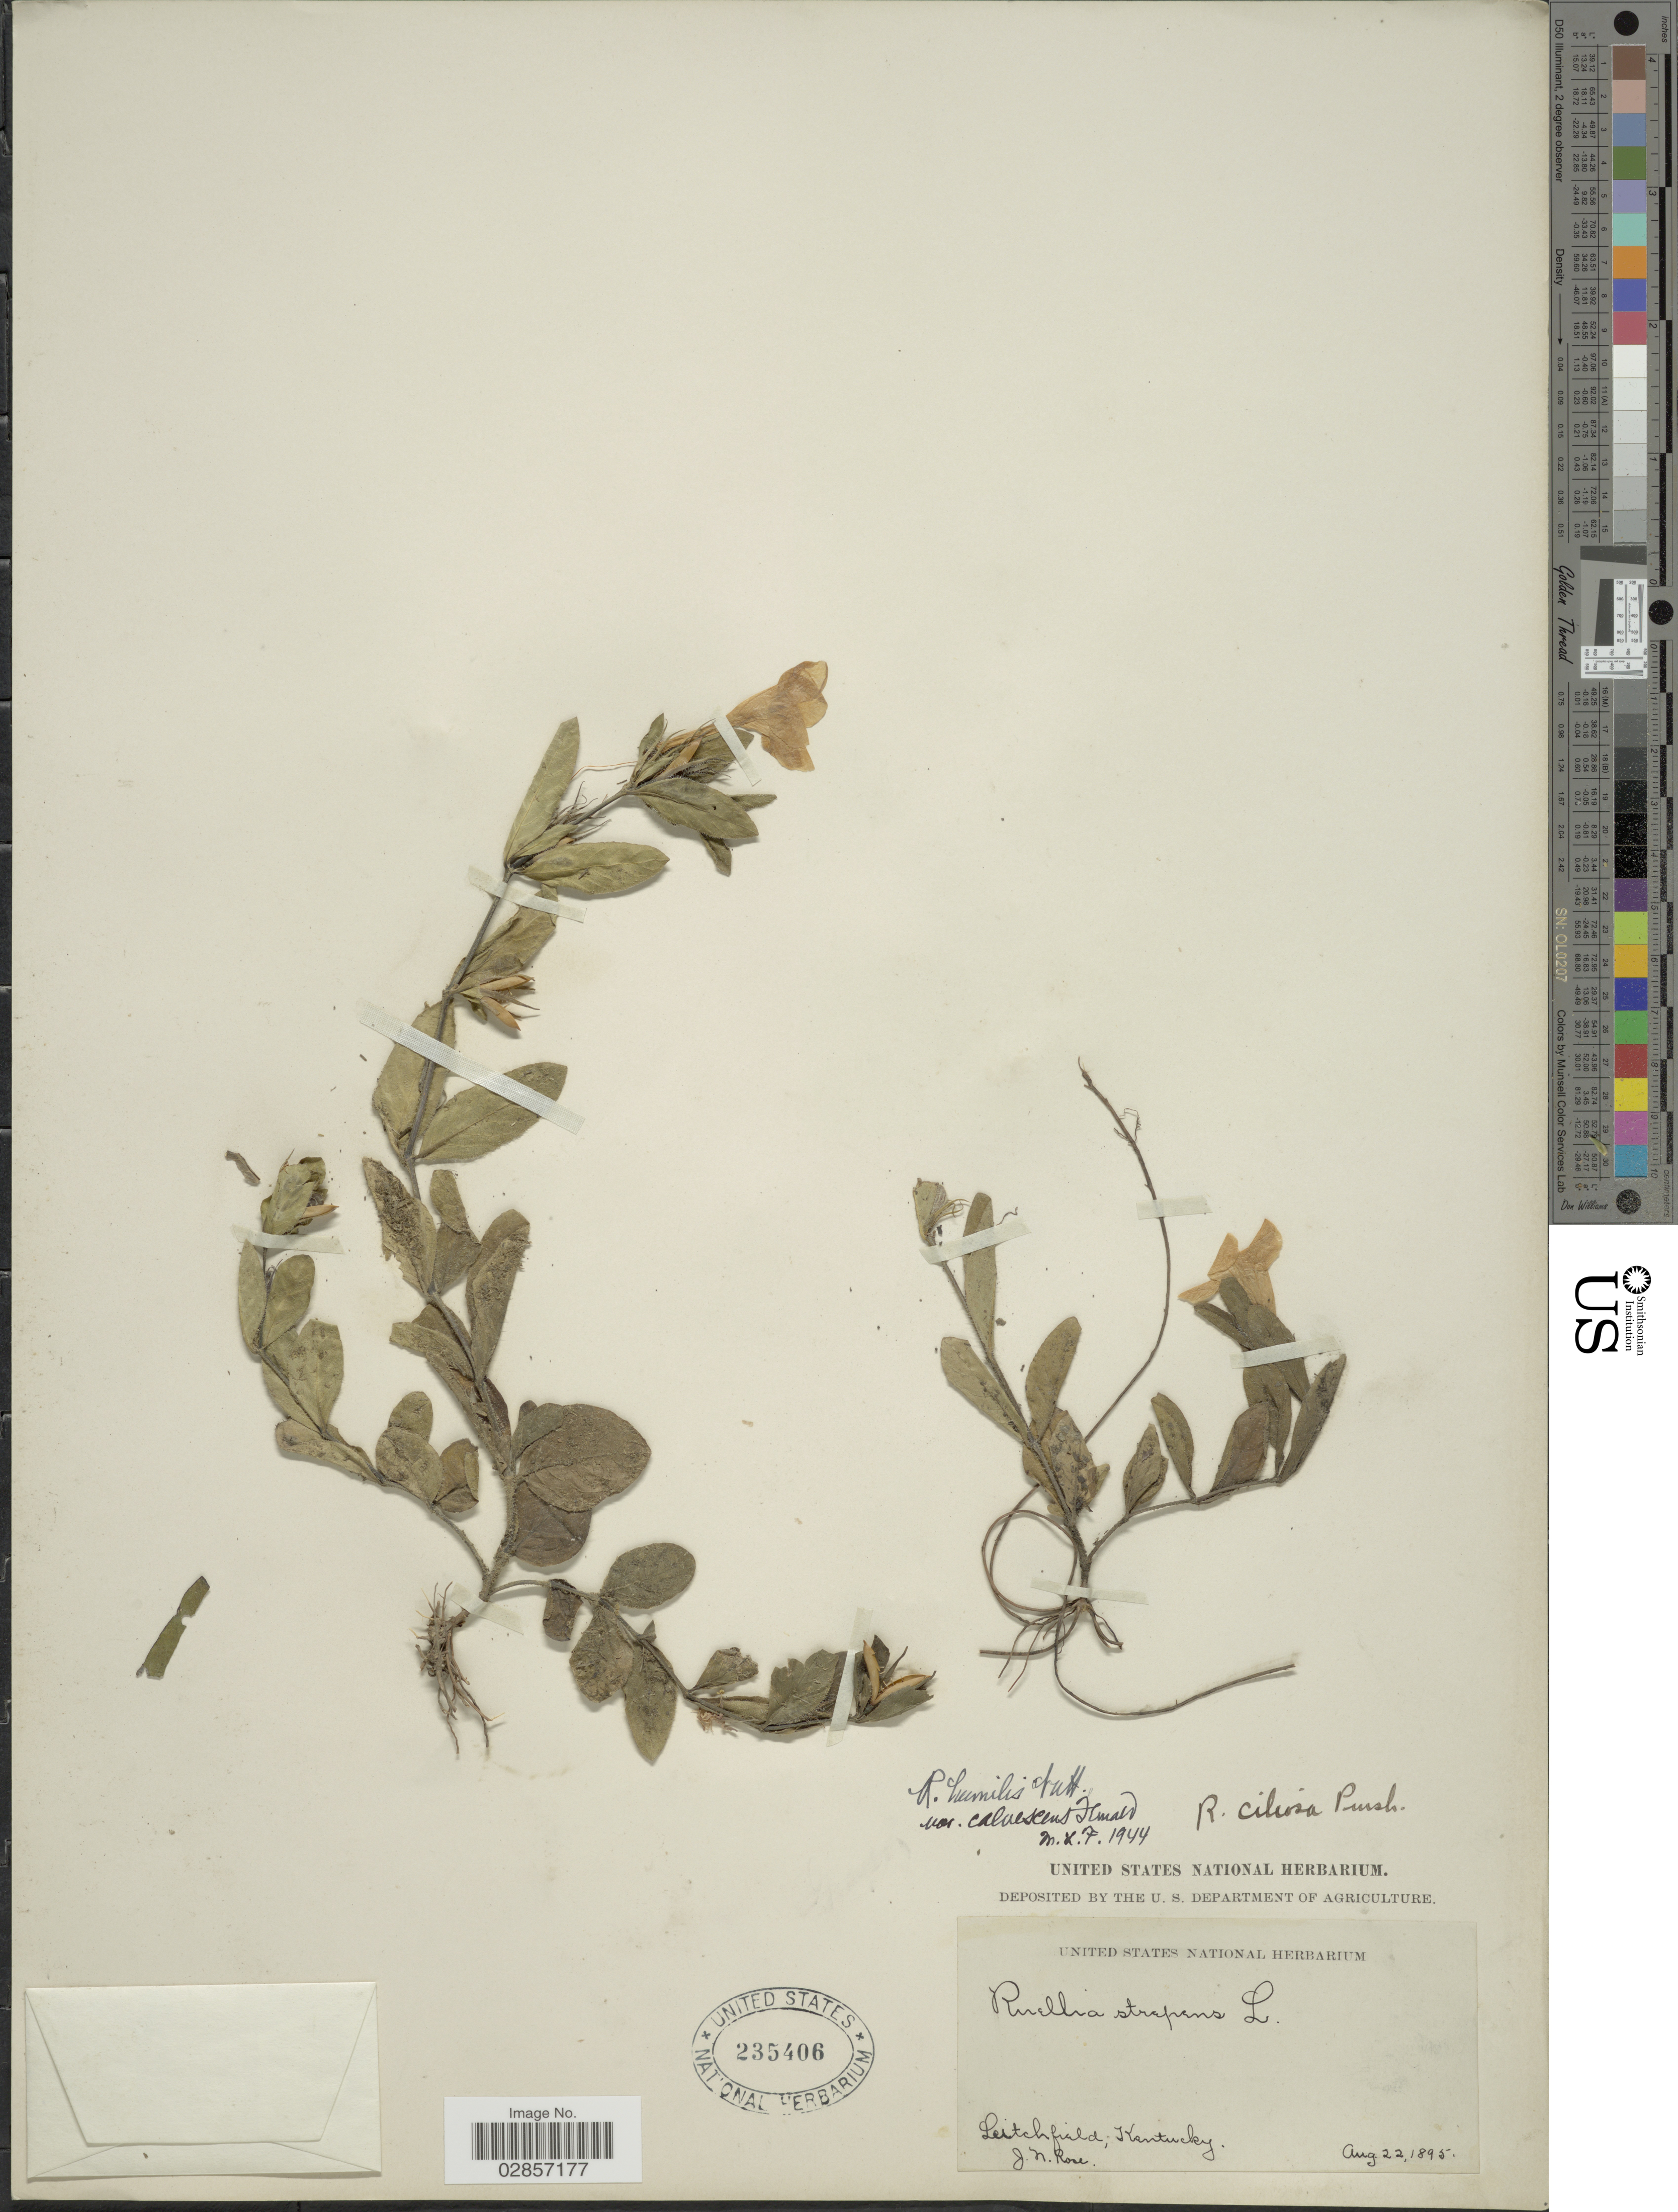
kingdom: Plantae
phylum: Tracheophyta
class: Magnoliopsida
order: Lamiales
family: Acanthaceae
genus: Ruellia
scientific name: Ruellia humilis var. calvescens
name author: Fernald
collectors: J. N. Rose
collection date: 1895-08-22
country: United States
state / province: Kentucky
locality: Leitchfield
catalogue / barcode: US 235406